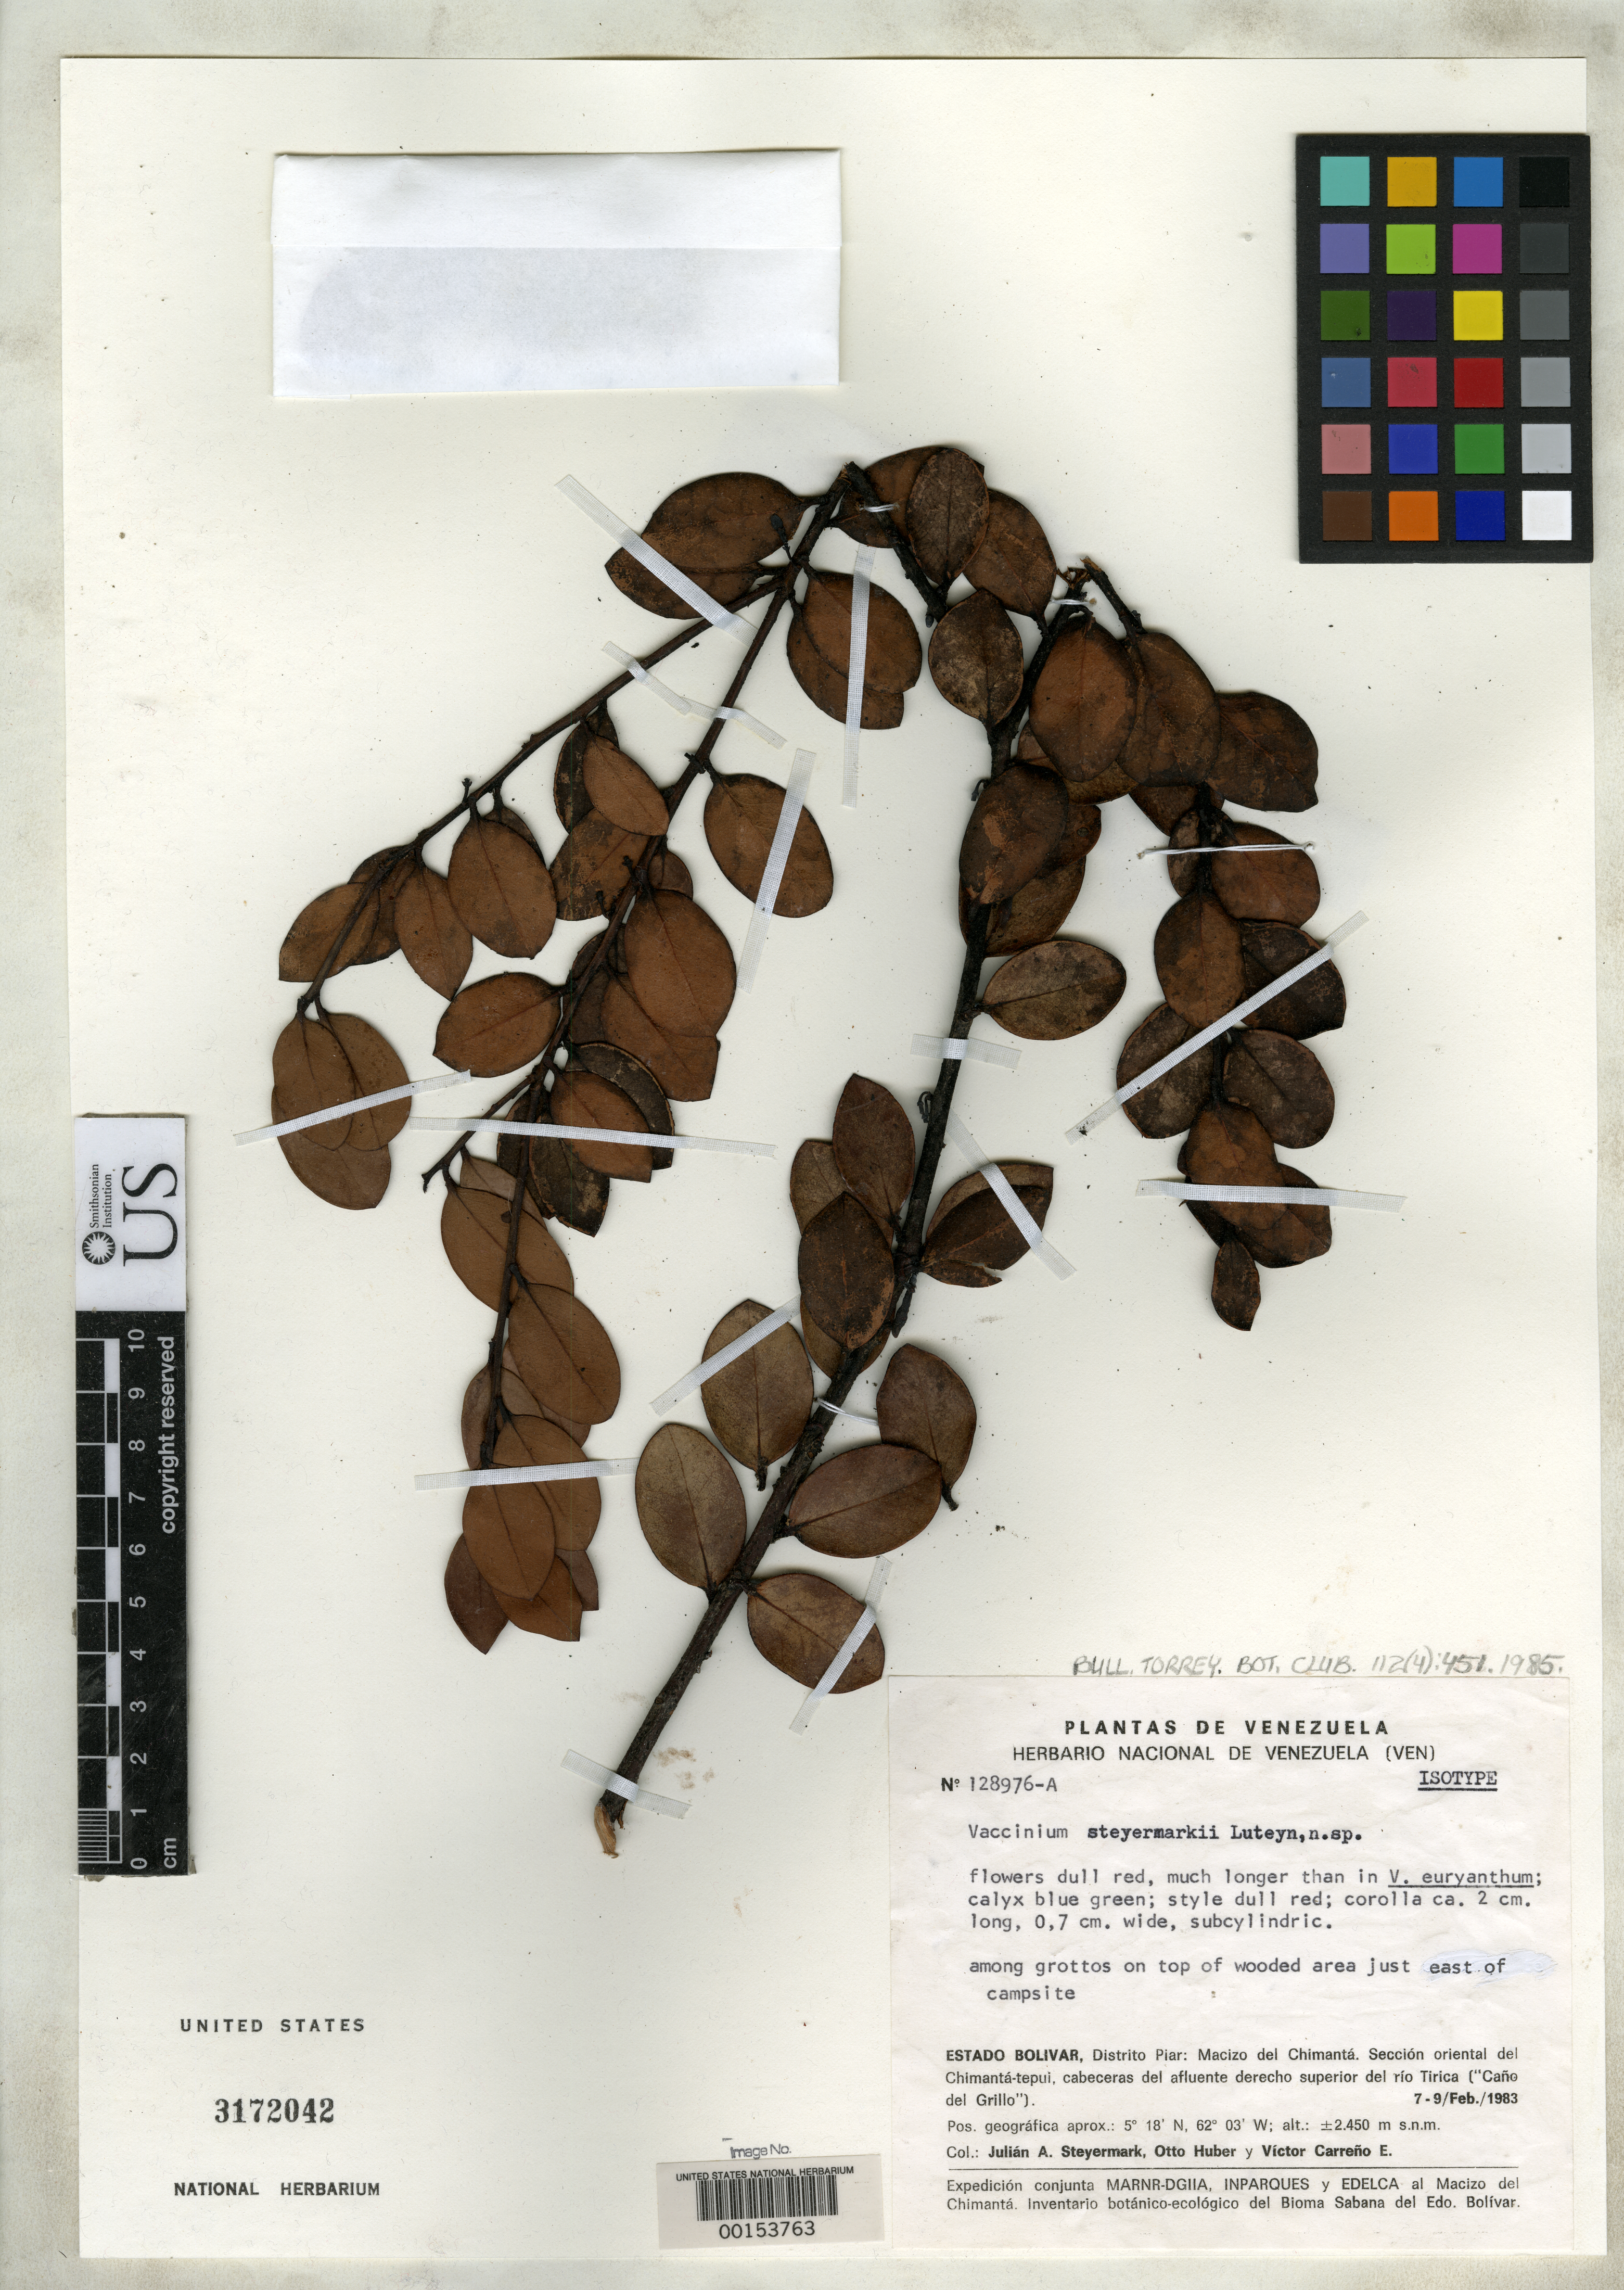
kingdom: Plantae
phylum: Tracheophyta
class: Magnoliopsida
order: Ericales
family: Ericaceae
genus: Vaccinium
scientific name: Vaccinium steyermarkii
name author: Luteyn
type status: Isotype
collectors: J. Steyermark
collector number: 128976-a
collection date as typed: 07 Feb 1983 to 09 Feb 1983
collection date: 1983-02-07/1983-02-09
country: Venezuela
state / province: Bolivar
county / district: Piar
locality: Macizo del Chimanta, eastern section of Chimanta-tepui, headwater of upper right tributary of Tirica River.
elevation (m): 2450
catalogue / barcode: US 3172042